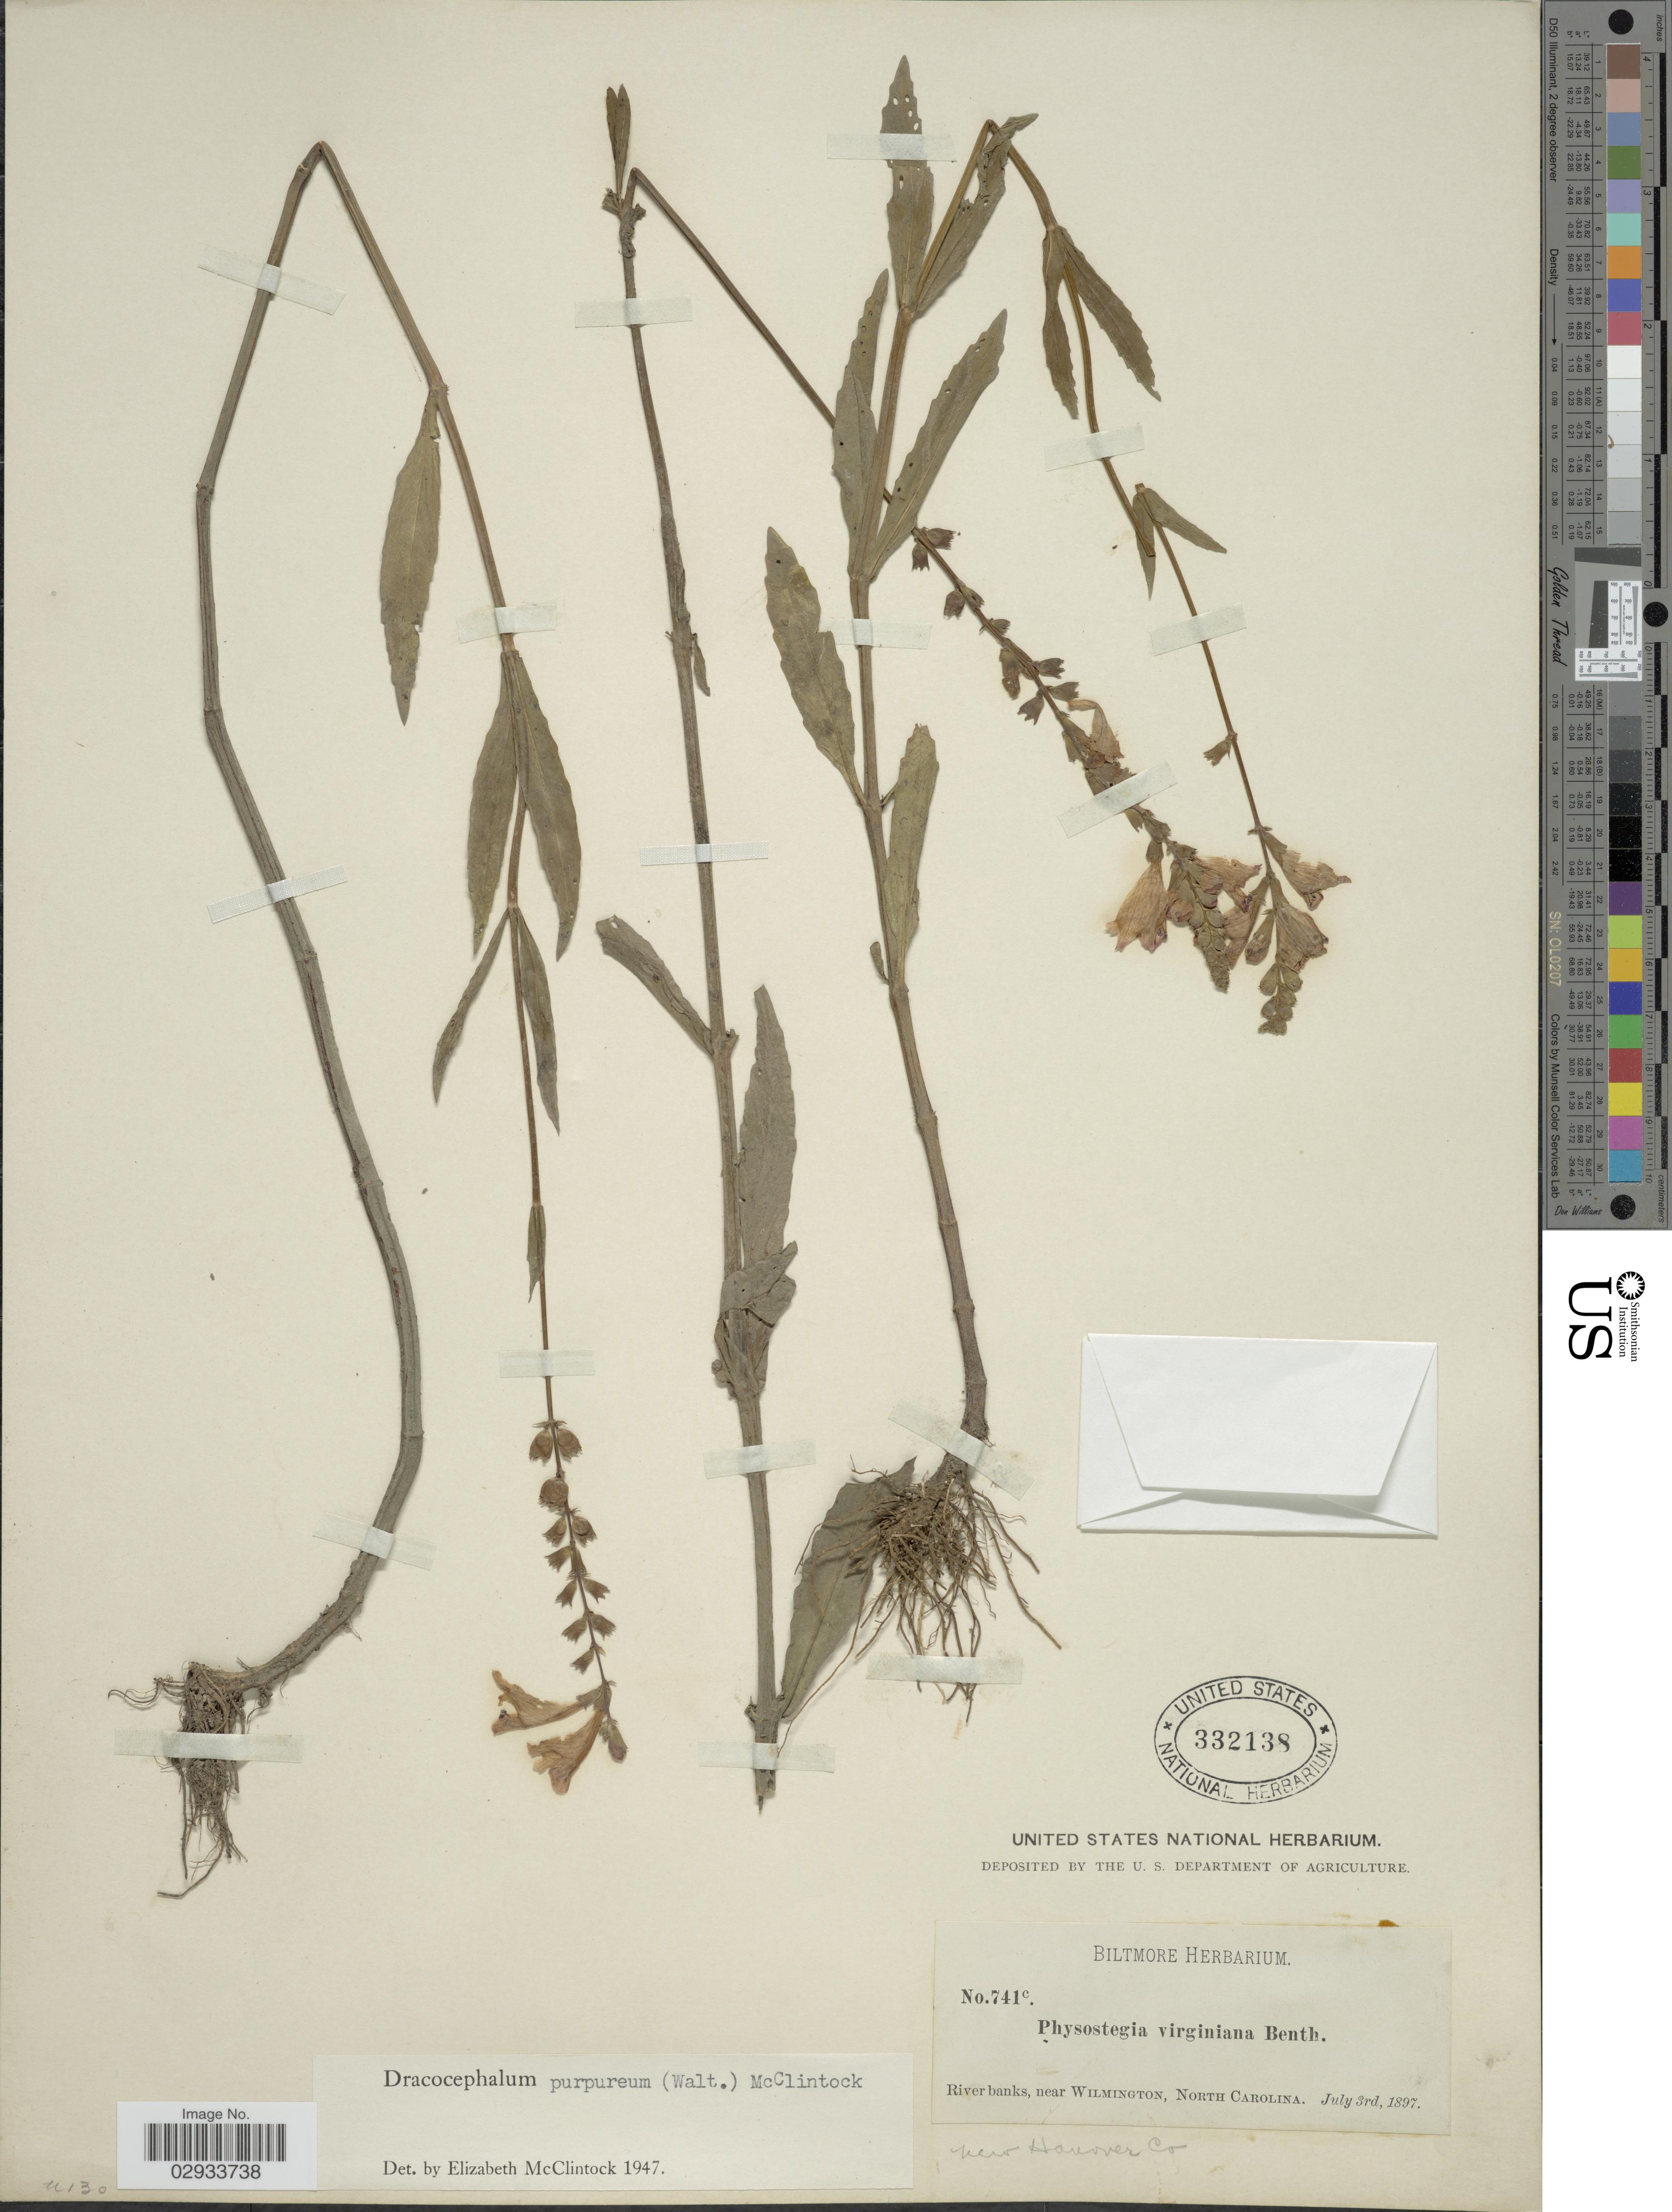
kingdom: Plantae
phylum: Tracheophyta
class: Magnoliopsida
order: Lamiales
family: Lamiaceae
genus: Physostegia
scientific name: Physostegia denticulata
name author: (Aiton) Britton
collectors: ex herb. Biltmore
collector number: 741c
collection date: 1897-07-03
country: United States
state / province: North Carolina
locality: River banks, near Wilmington, near Hanover Co.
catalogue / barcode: US 332138